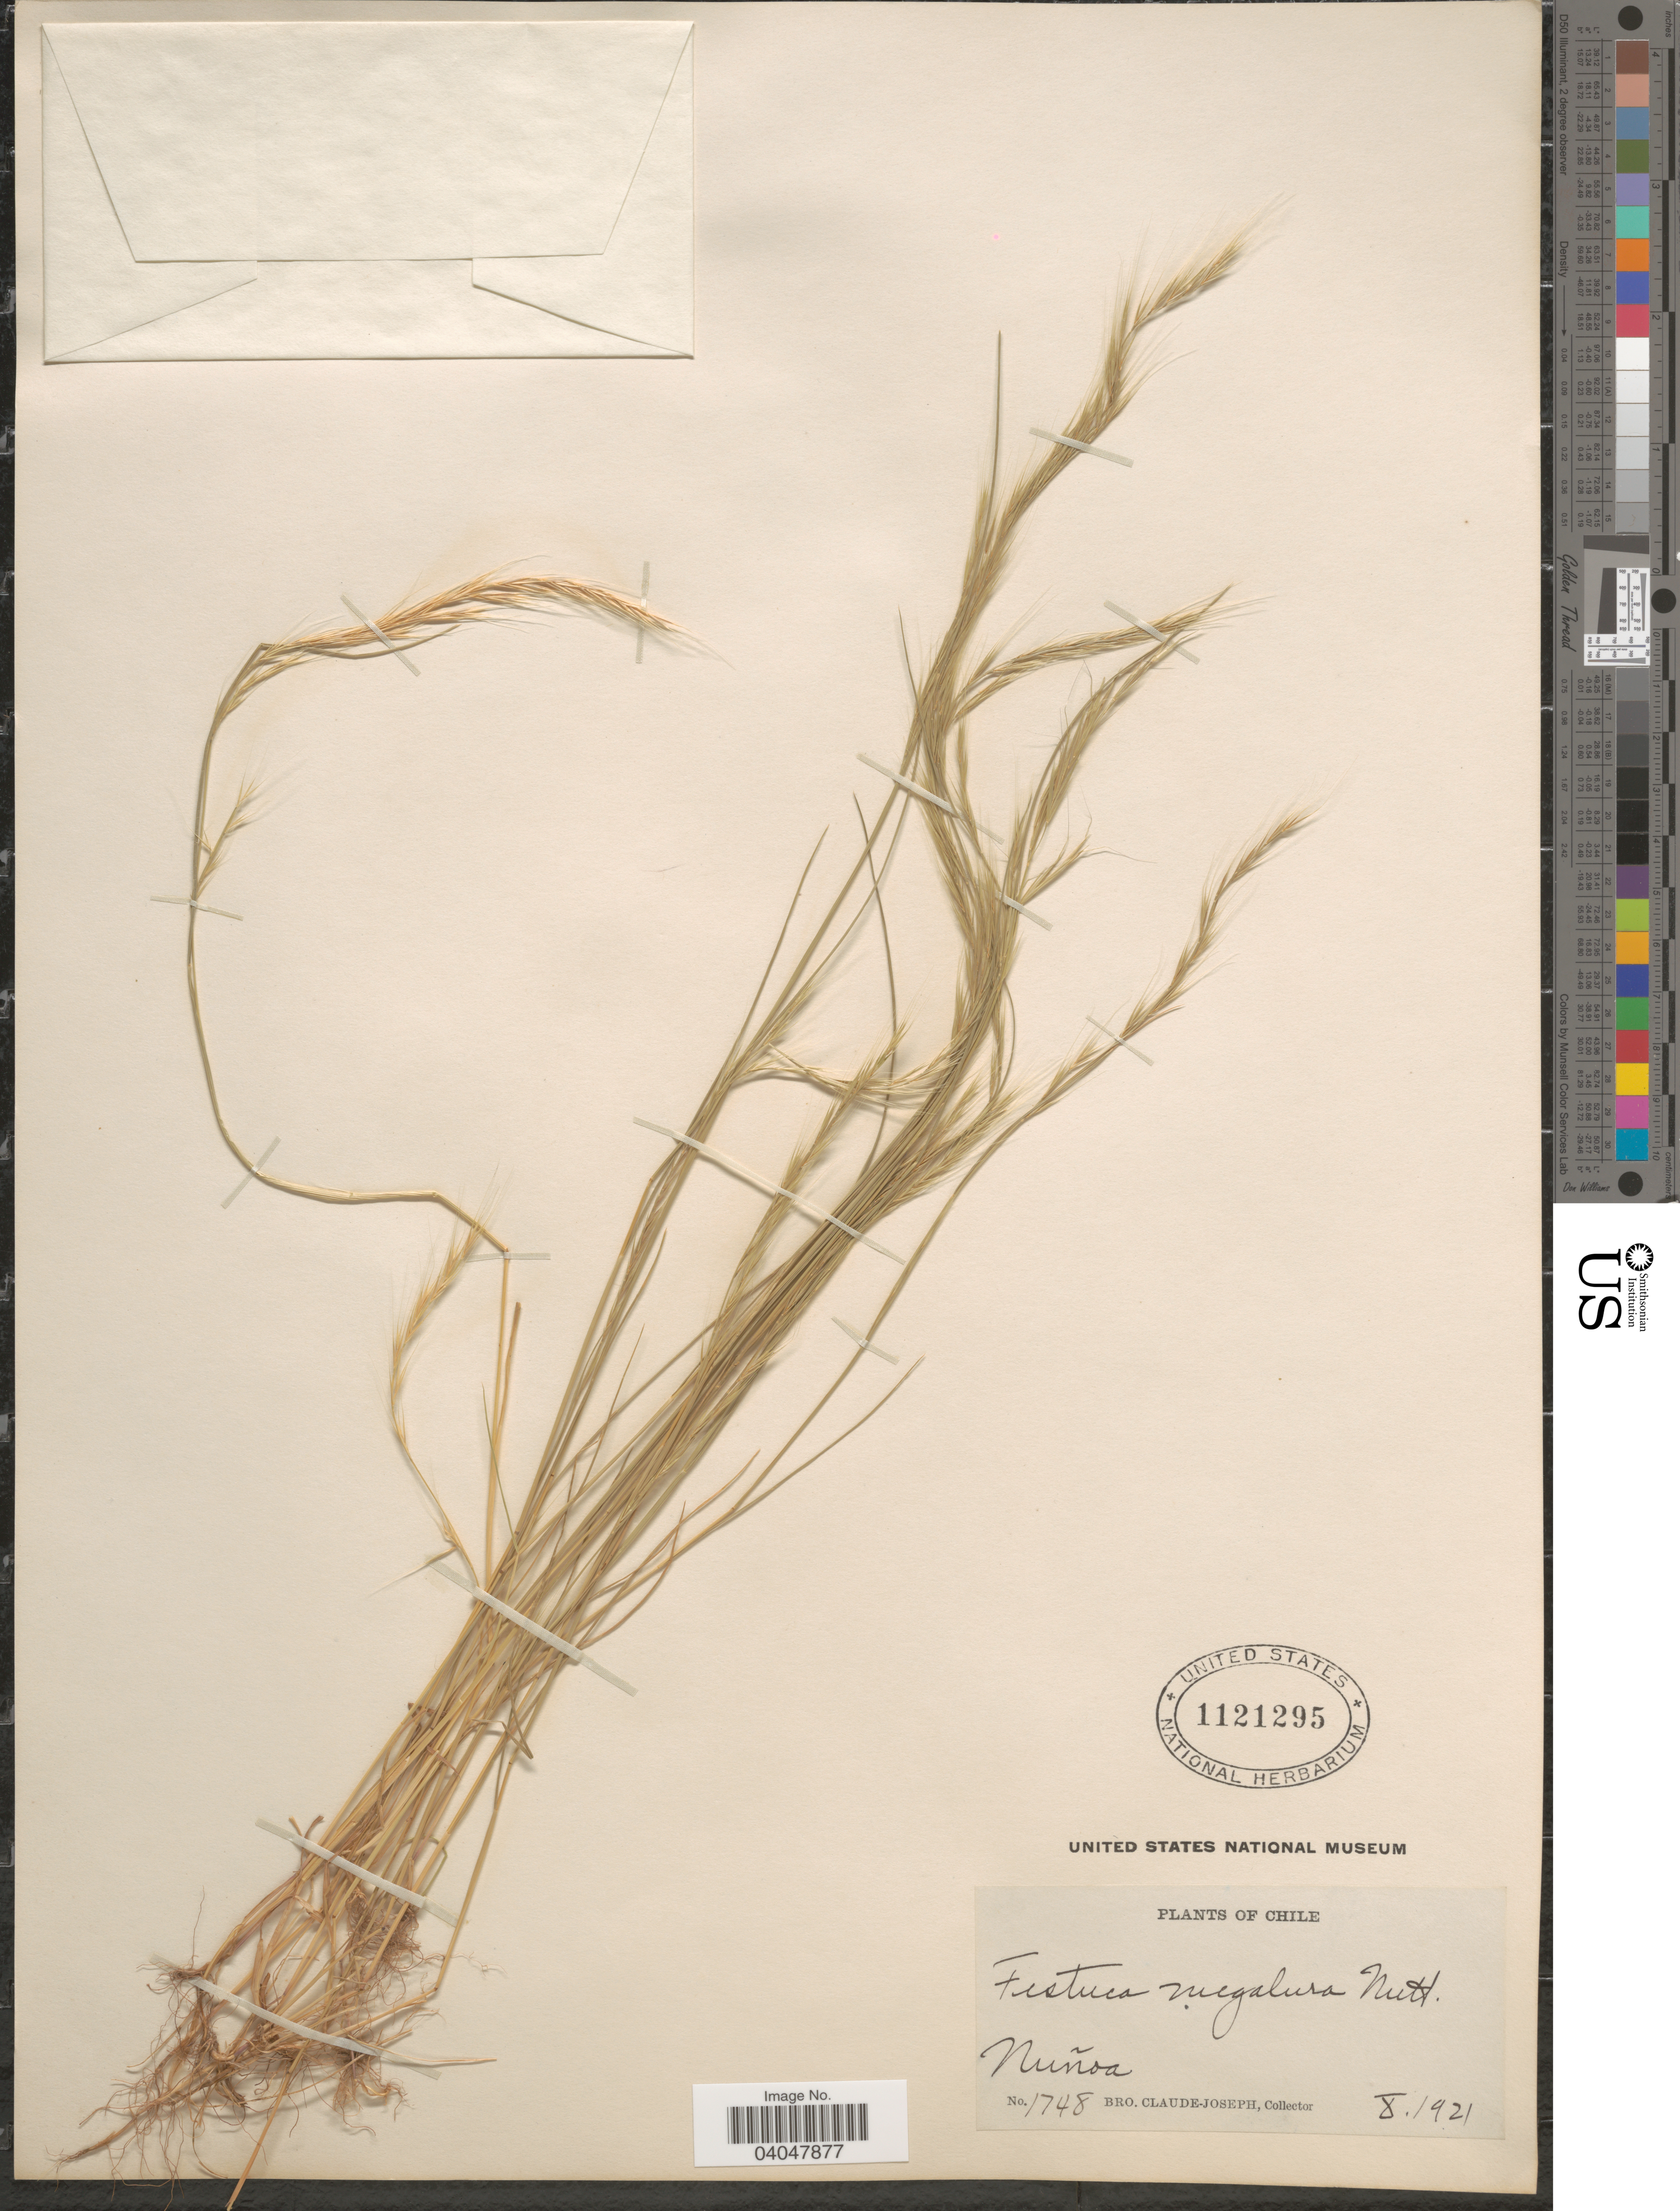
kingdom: Plantae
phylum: Tracheophyta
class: Liliopsida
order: Poales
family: Poaceae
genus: Festuca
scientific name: Festuca megalura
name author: Nutt.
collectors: Bro. Claude-Joseph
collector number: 1748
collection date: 1921-10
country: Chile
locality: Nuñoa.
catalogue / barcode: US 1121295